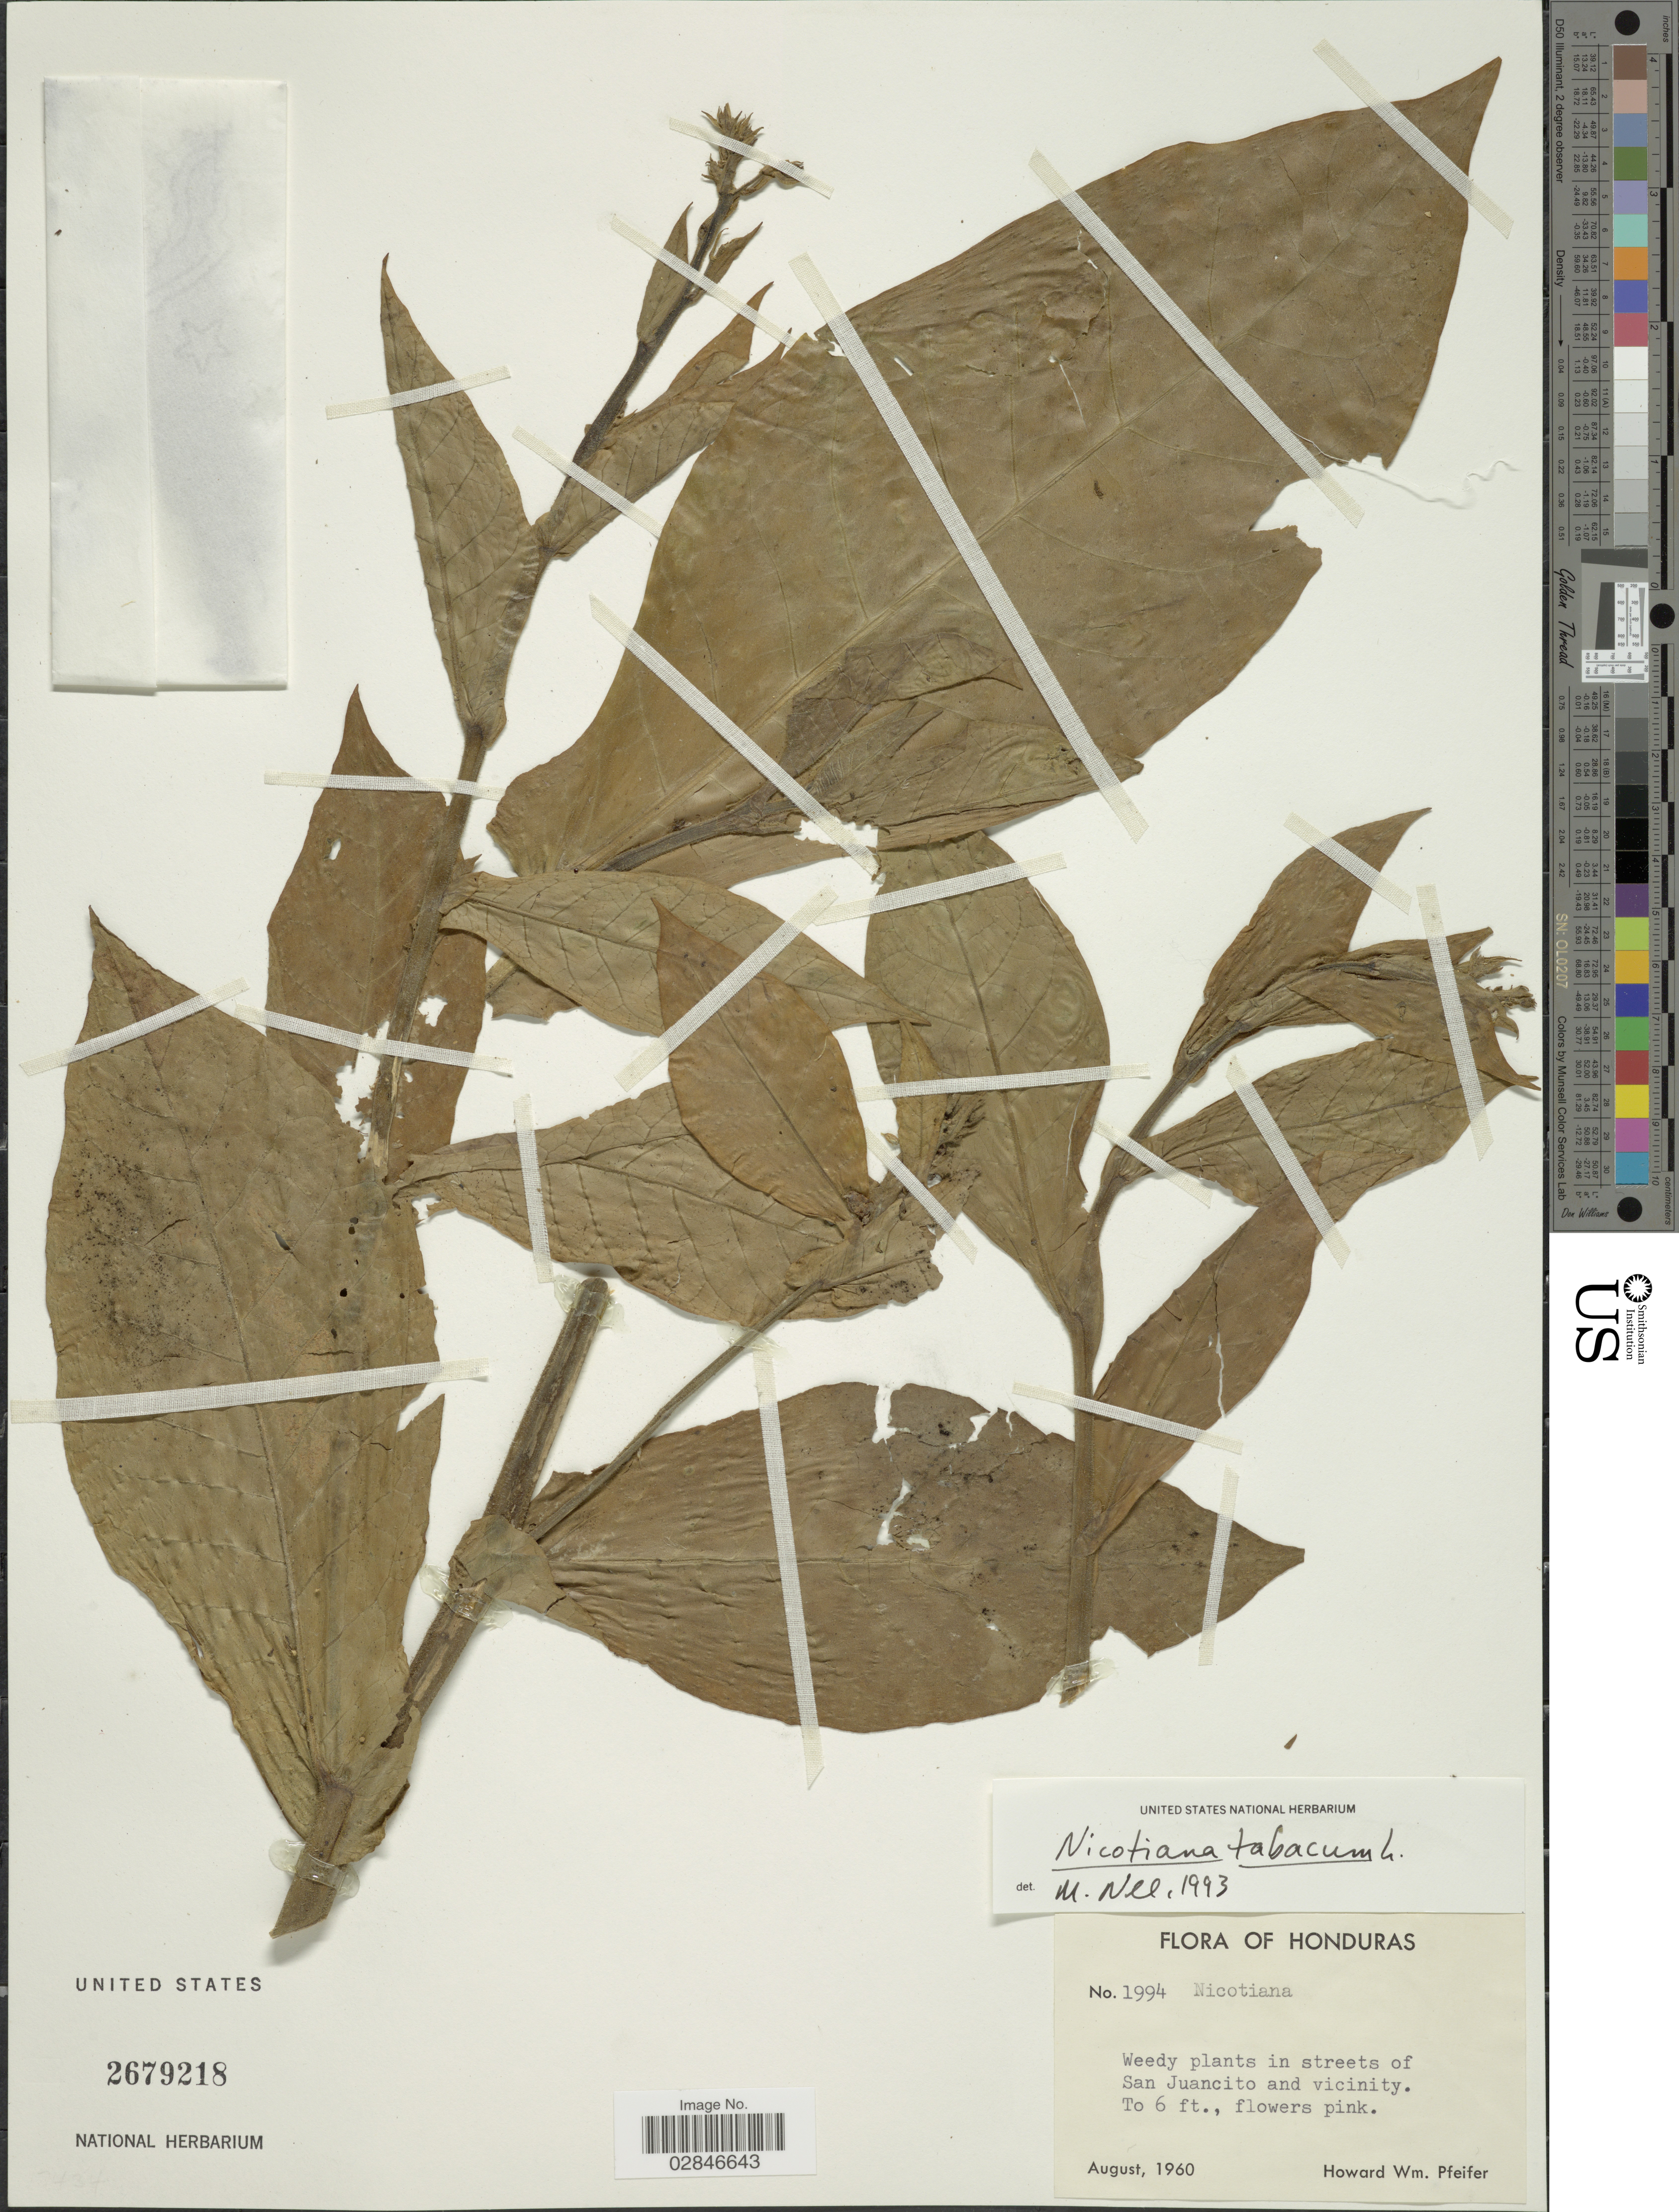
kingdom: Plantae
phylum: Tracheophyta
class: Magnoliopsida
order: Solanales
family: Solanaceae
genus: Nicotiana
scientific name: Nicotiana tabacum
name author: L.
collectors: H. W. Pfeifer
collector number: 1994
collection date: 1960-08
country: Honduras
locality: Weedy plants in streets of San Juancito and vicinity.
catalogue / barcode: US 2679218